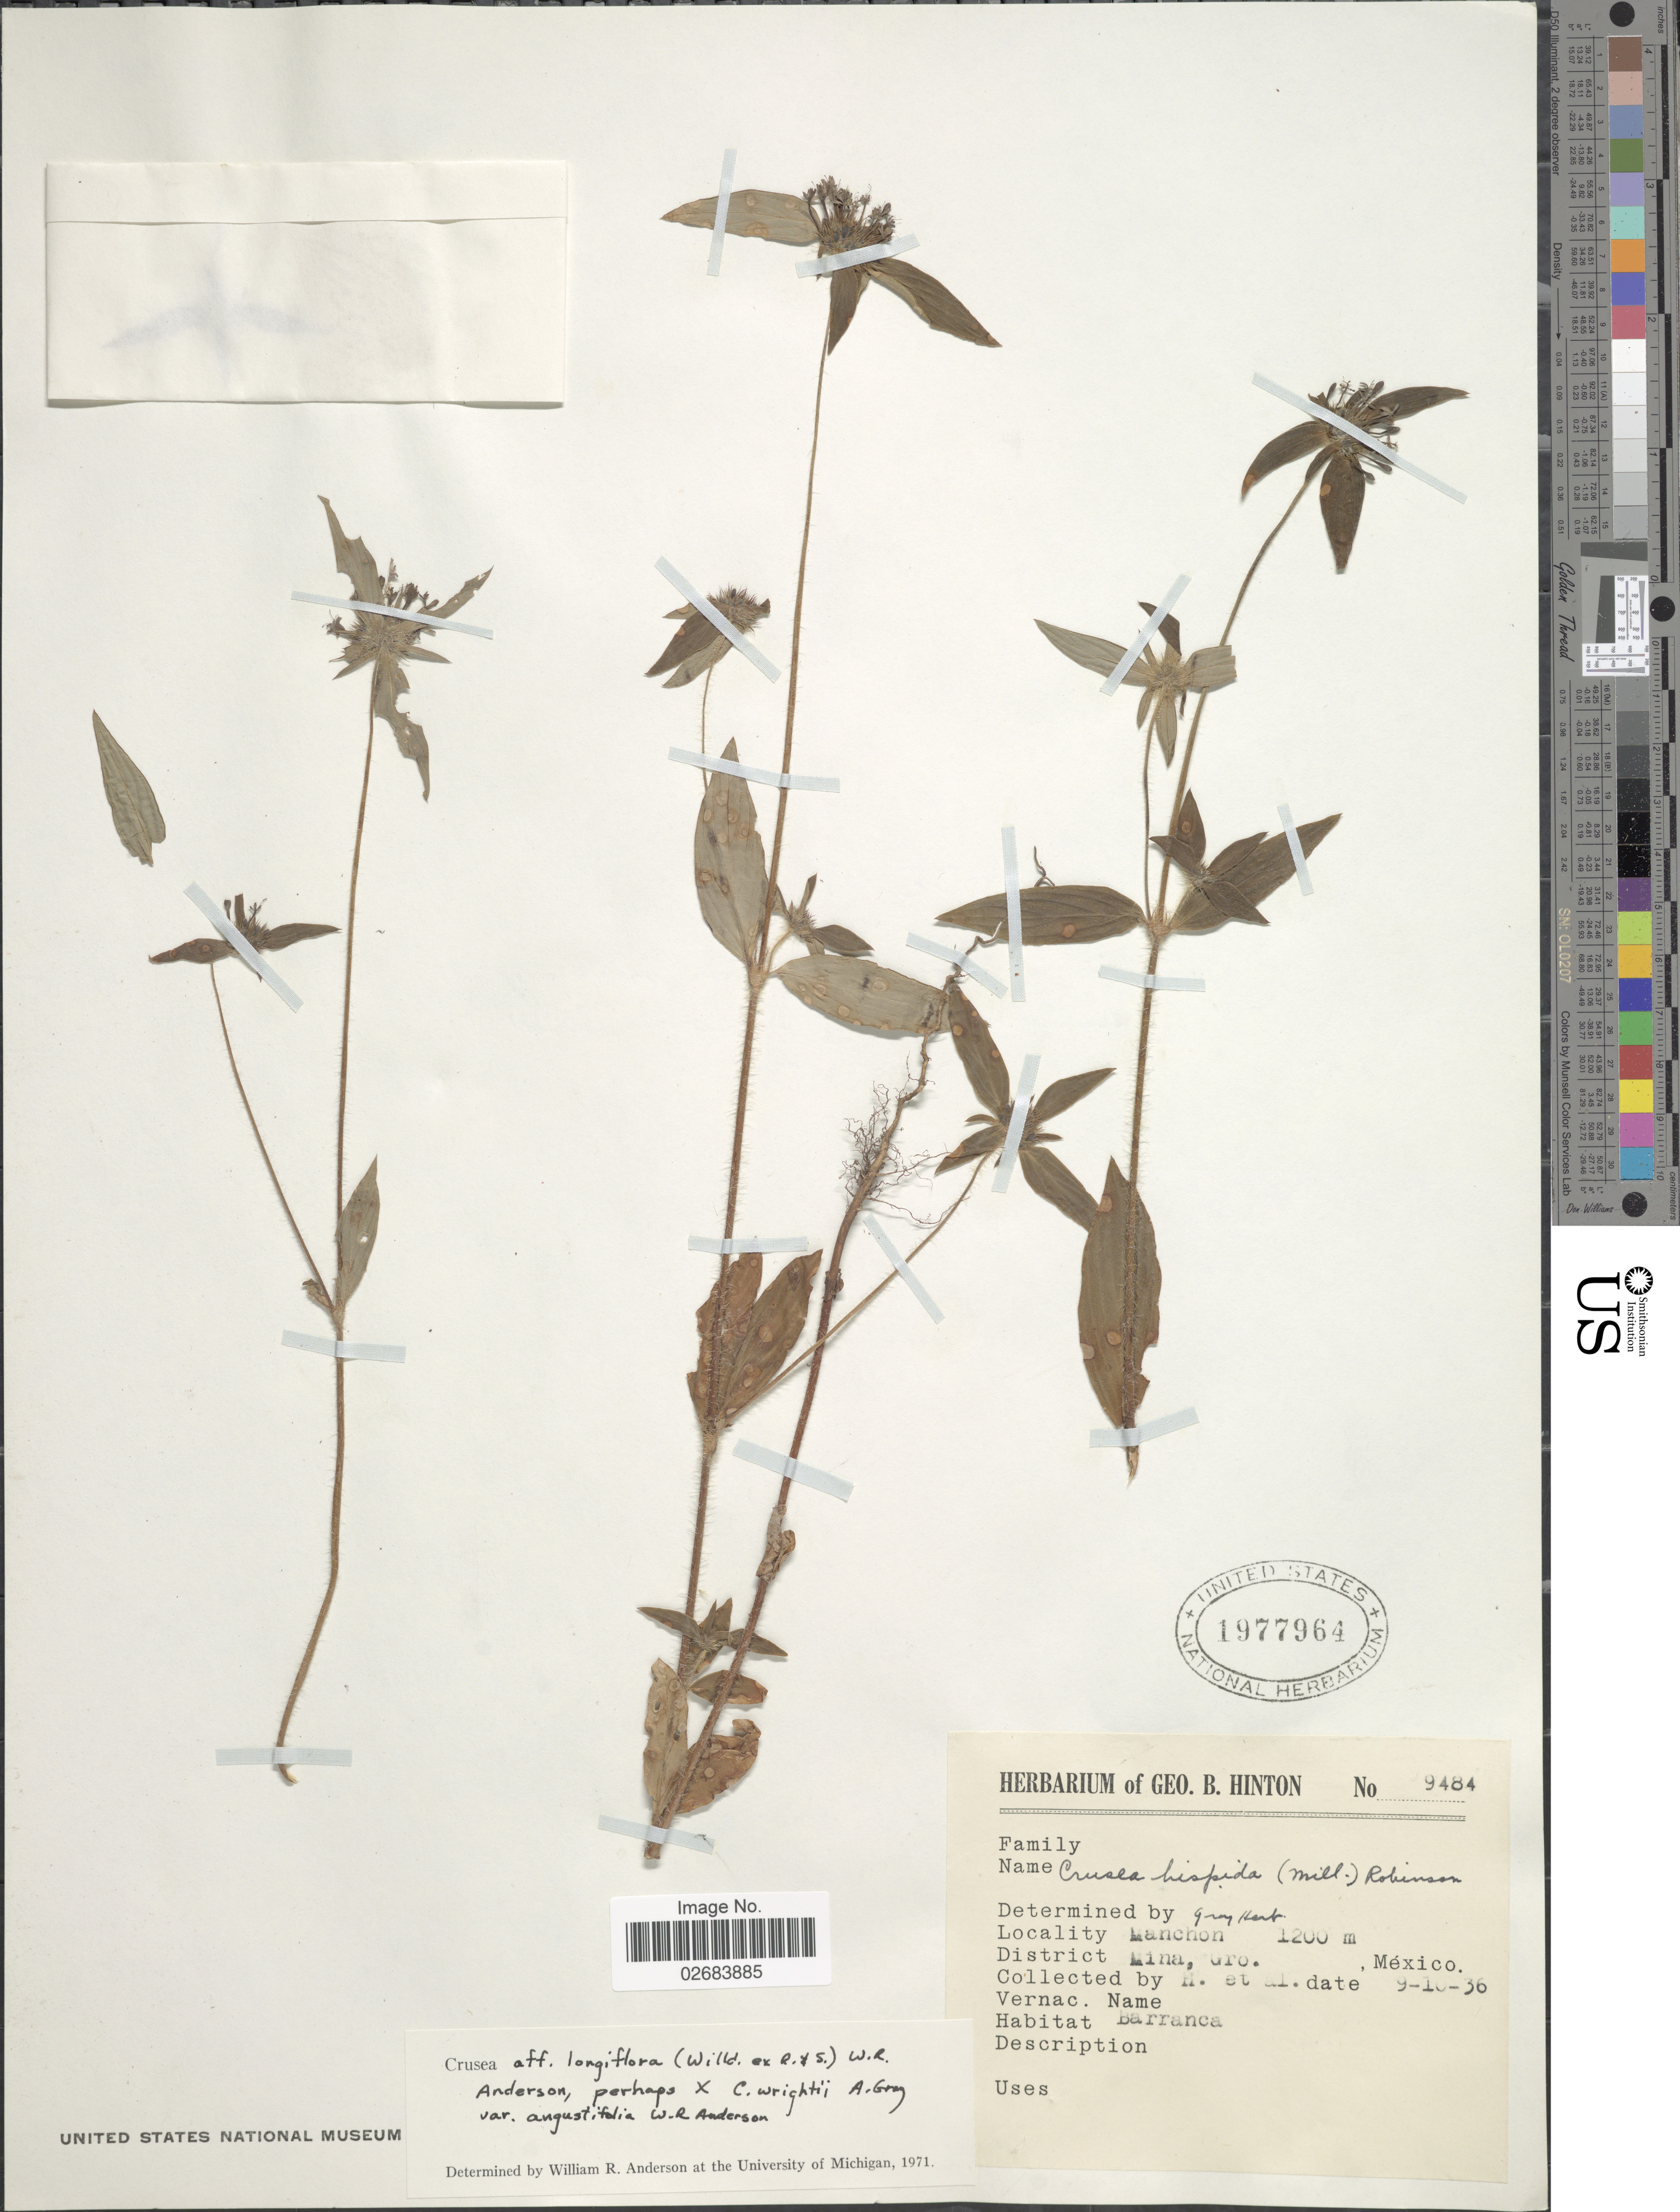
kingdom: Plantae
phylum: Tracheophyta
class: Magnoliopsida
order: Gentianales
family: Rubiaceae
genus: Crusea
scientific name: Crusea longiflora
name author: (Willd. ex Roem. & Schult.) W.R. Anderson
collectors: G. B. Hinton & et al.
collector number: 9484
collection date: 1936-09-10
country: Mexico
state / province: Guerrero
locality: Manchon, District Mina, barranca.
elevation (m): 1200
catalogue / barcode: US 1977964